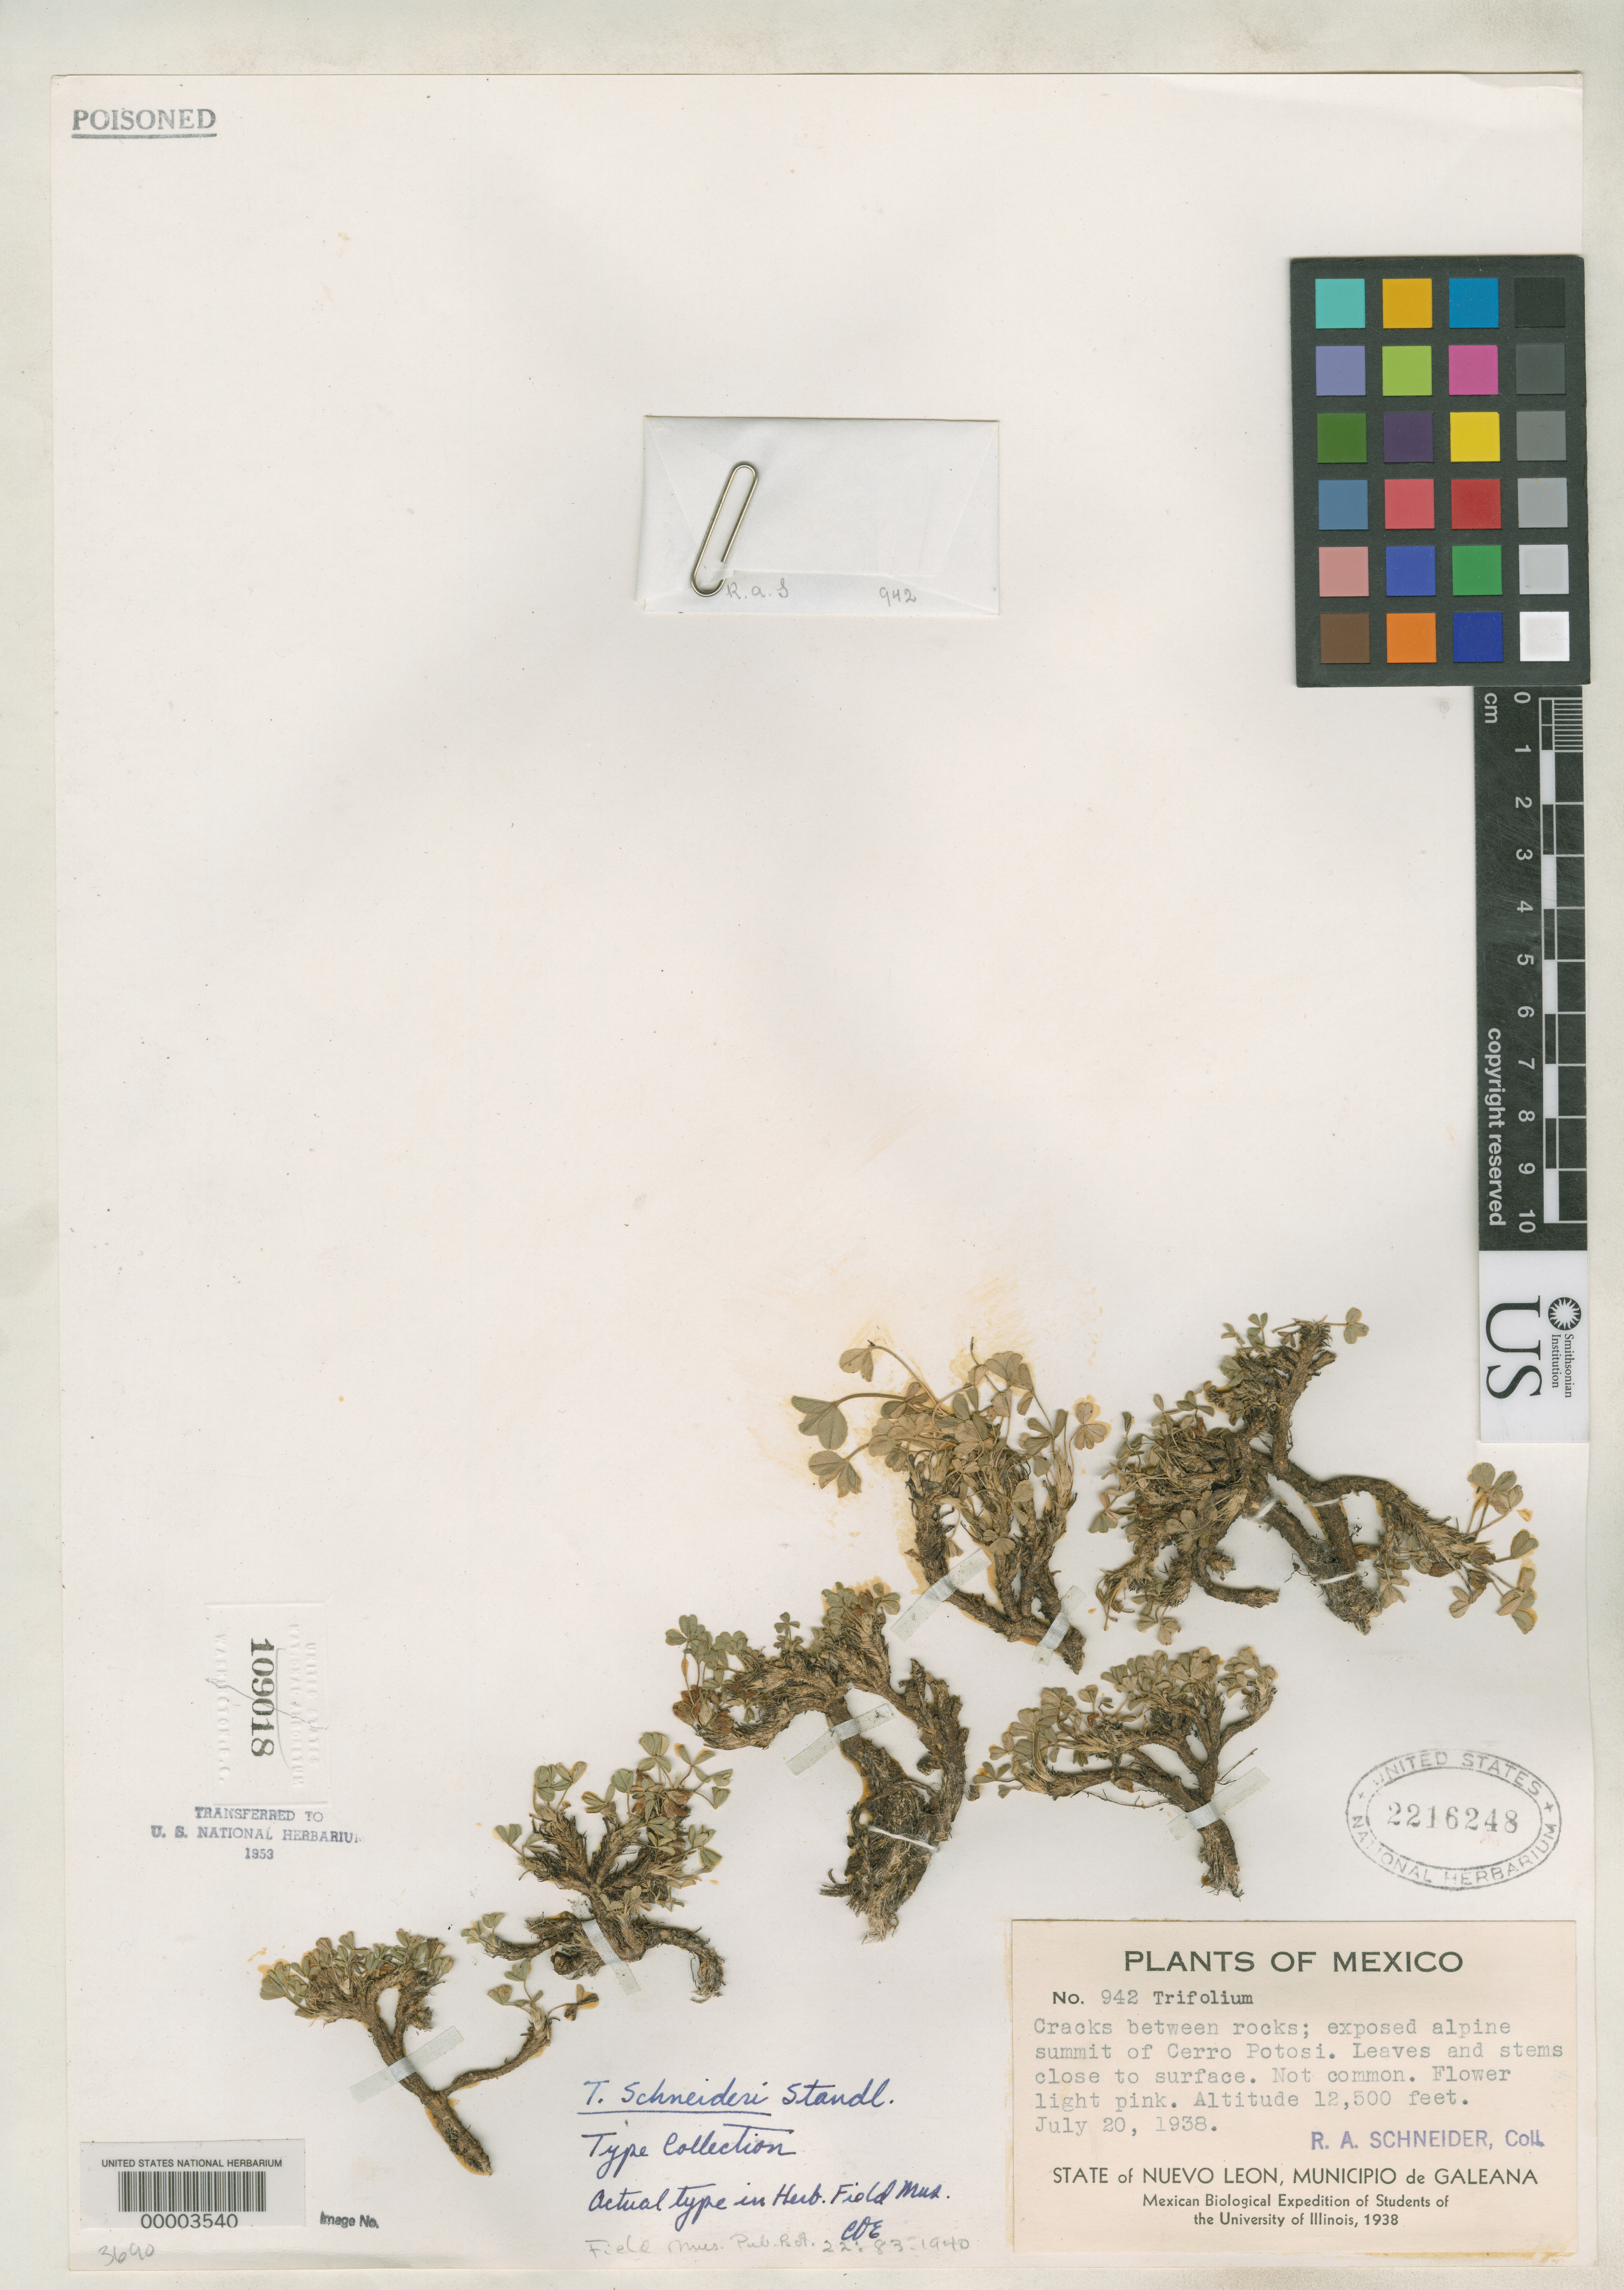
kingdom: Plantae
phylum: Tracheophyta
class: Magnoliopsida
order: Fabales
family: Fabaceae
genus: Trifolium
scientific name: Trifolium schneideri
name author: Standl.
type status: Isotype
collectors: R. A. Schneider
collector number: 942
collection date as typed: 20 Jul 1938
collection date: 1938-07-20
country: Mexico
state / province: Nuevo León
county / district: Galeana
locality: Slope of Cerro Potosi.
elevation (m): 3750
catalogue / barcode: US 2216248